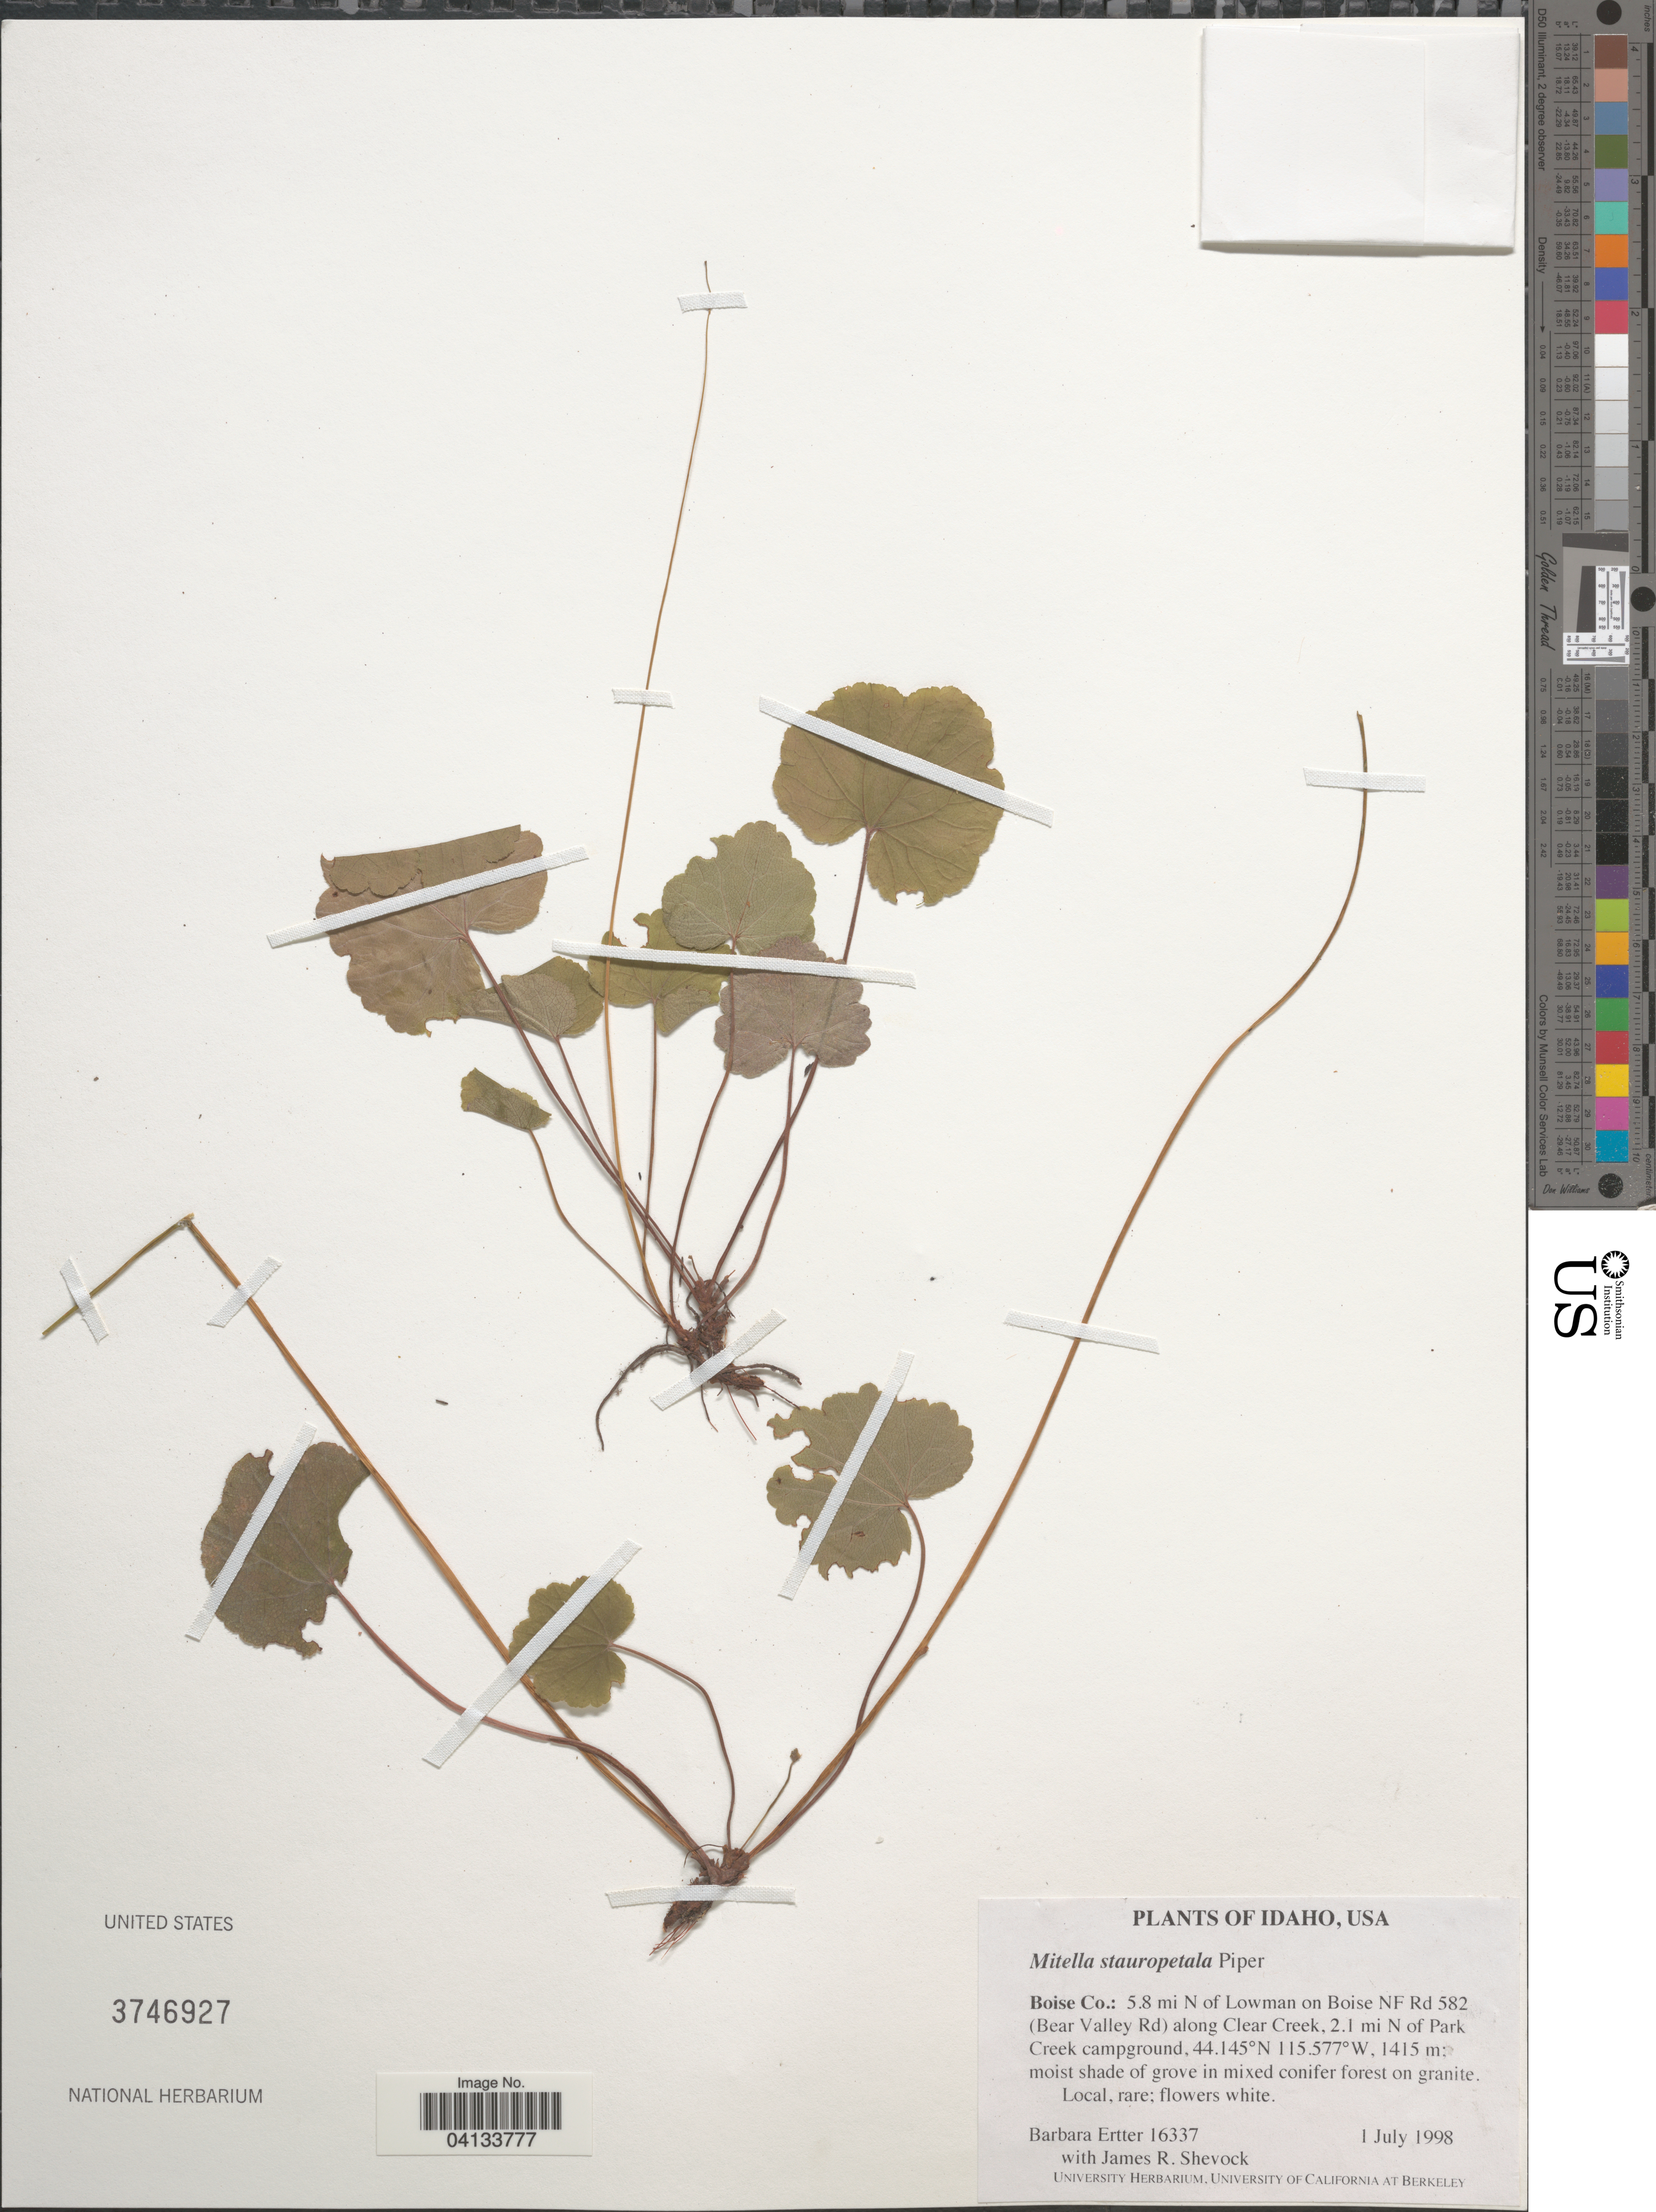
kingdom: Plantae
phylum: Tracheophyta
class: Magnoliopsida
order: Saxifragales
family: Saxifragaceae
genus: Mitella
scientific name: Mitella stauropetala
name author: Piper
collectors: B. Ertter & J. R. Shevock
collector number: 16337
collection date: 1998-07-01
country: United States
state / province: Idaho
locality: Boise Co.: 5.8 mi N of Lowman on Boise NF Rd 582 (Bear Valley Rd) along Clear Creek, 2.1 mi N of Park Creek campground.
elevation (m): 1415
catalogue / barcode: US 3746927